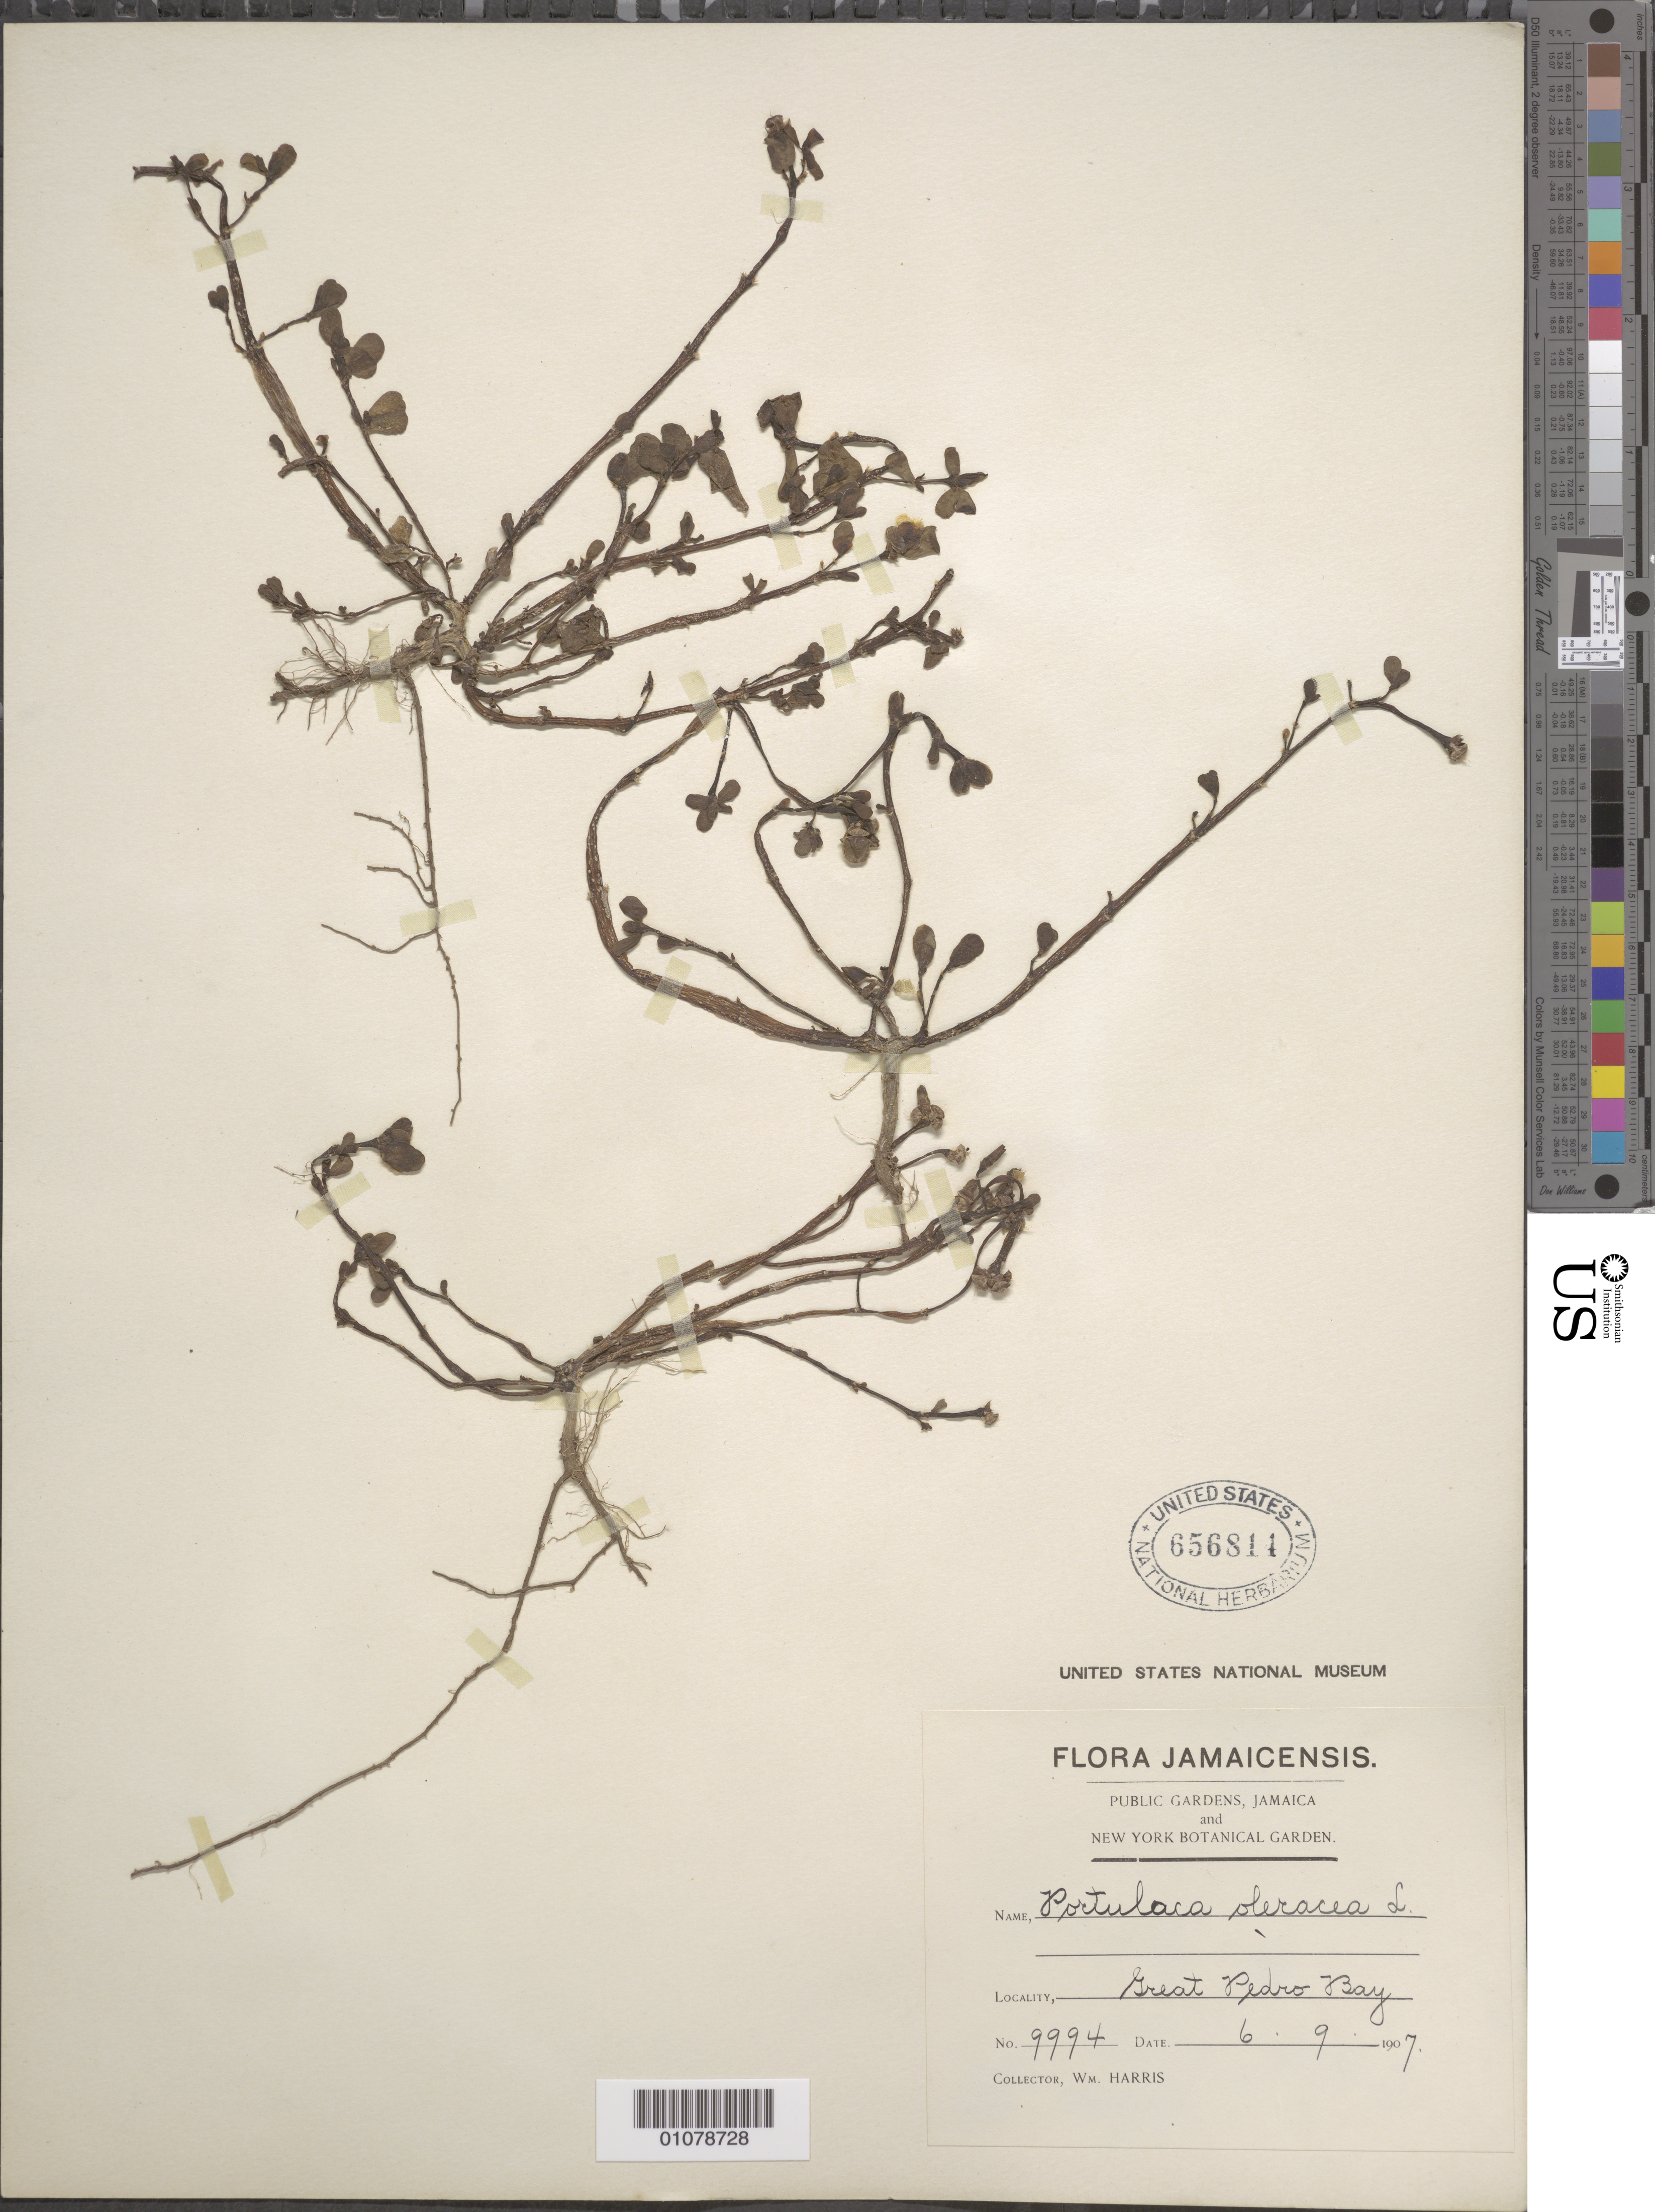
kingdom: Plantae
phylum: Tracheophyta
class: Magnoliopsida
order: Caryophyllales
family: Portulacaceae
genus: Portulaca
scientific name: Portulaca oleracea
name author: L.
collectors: W. Harris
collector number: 9994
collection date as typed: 06 Sep 1907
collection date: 1907-09-06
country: Jamaica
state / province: Saint Elizabeth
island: Jamaica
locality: Great Pedro Bay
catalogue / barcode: US 656811